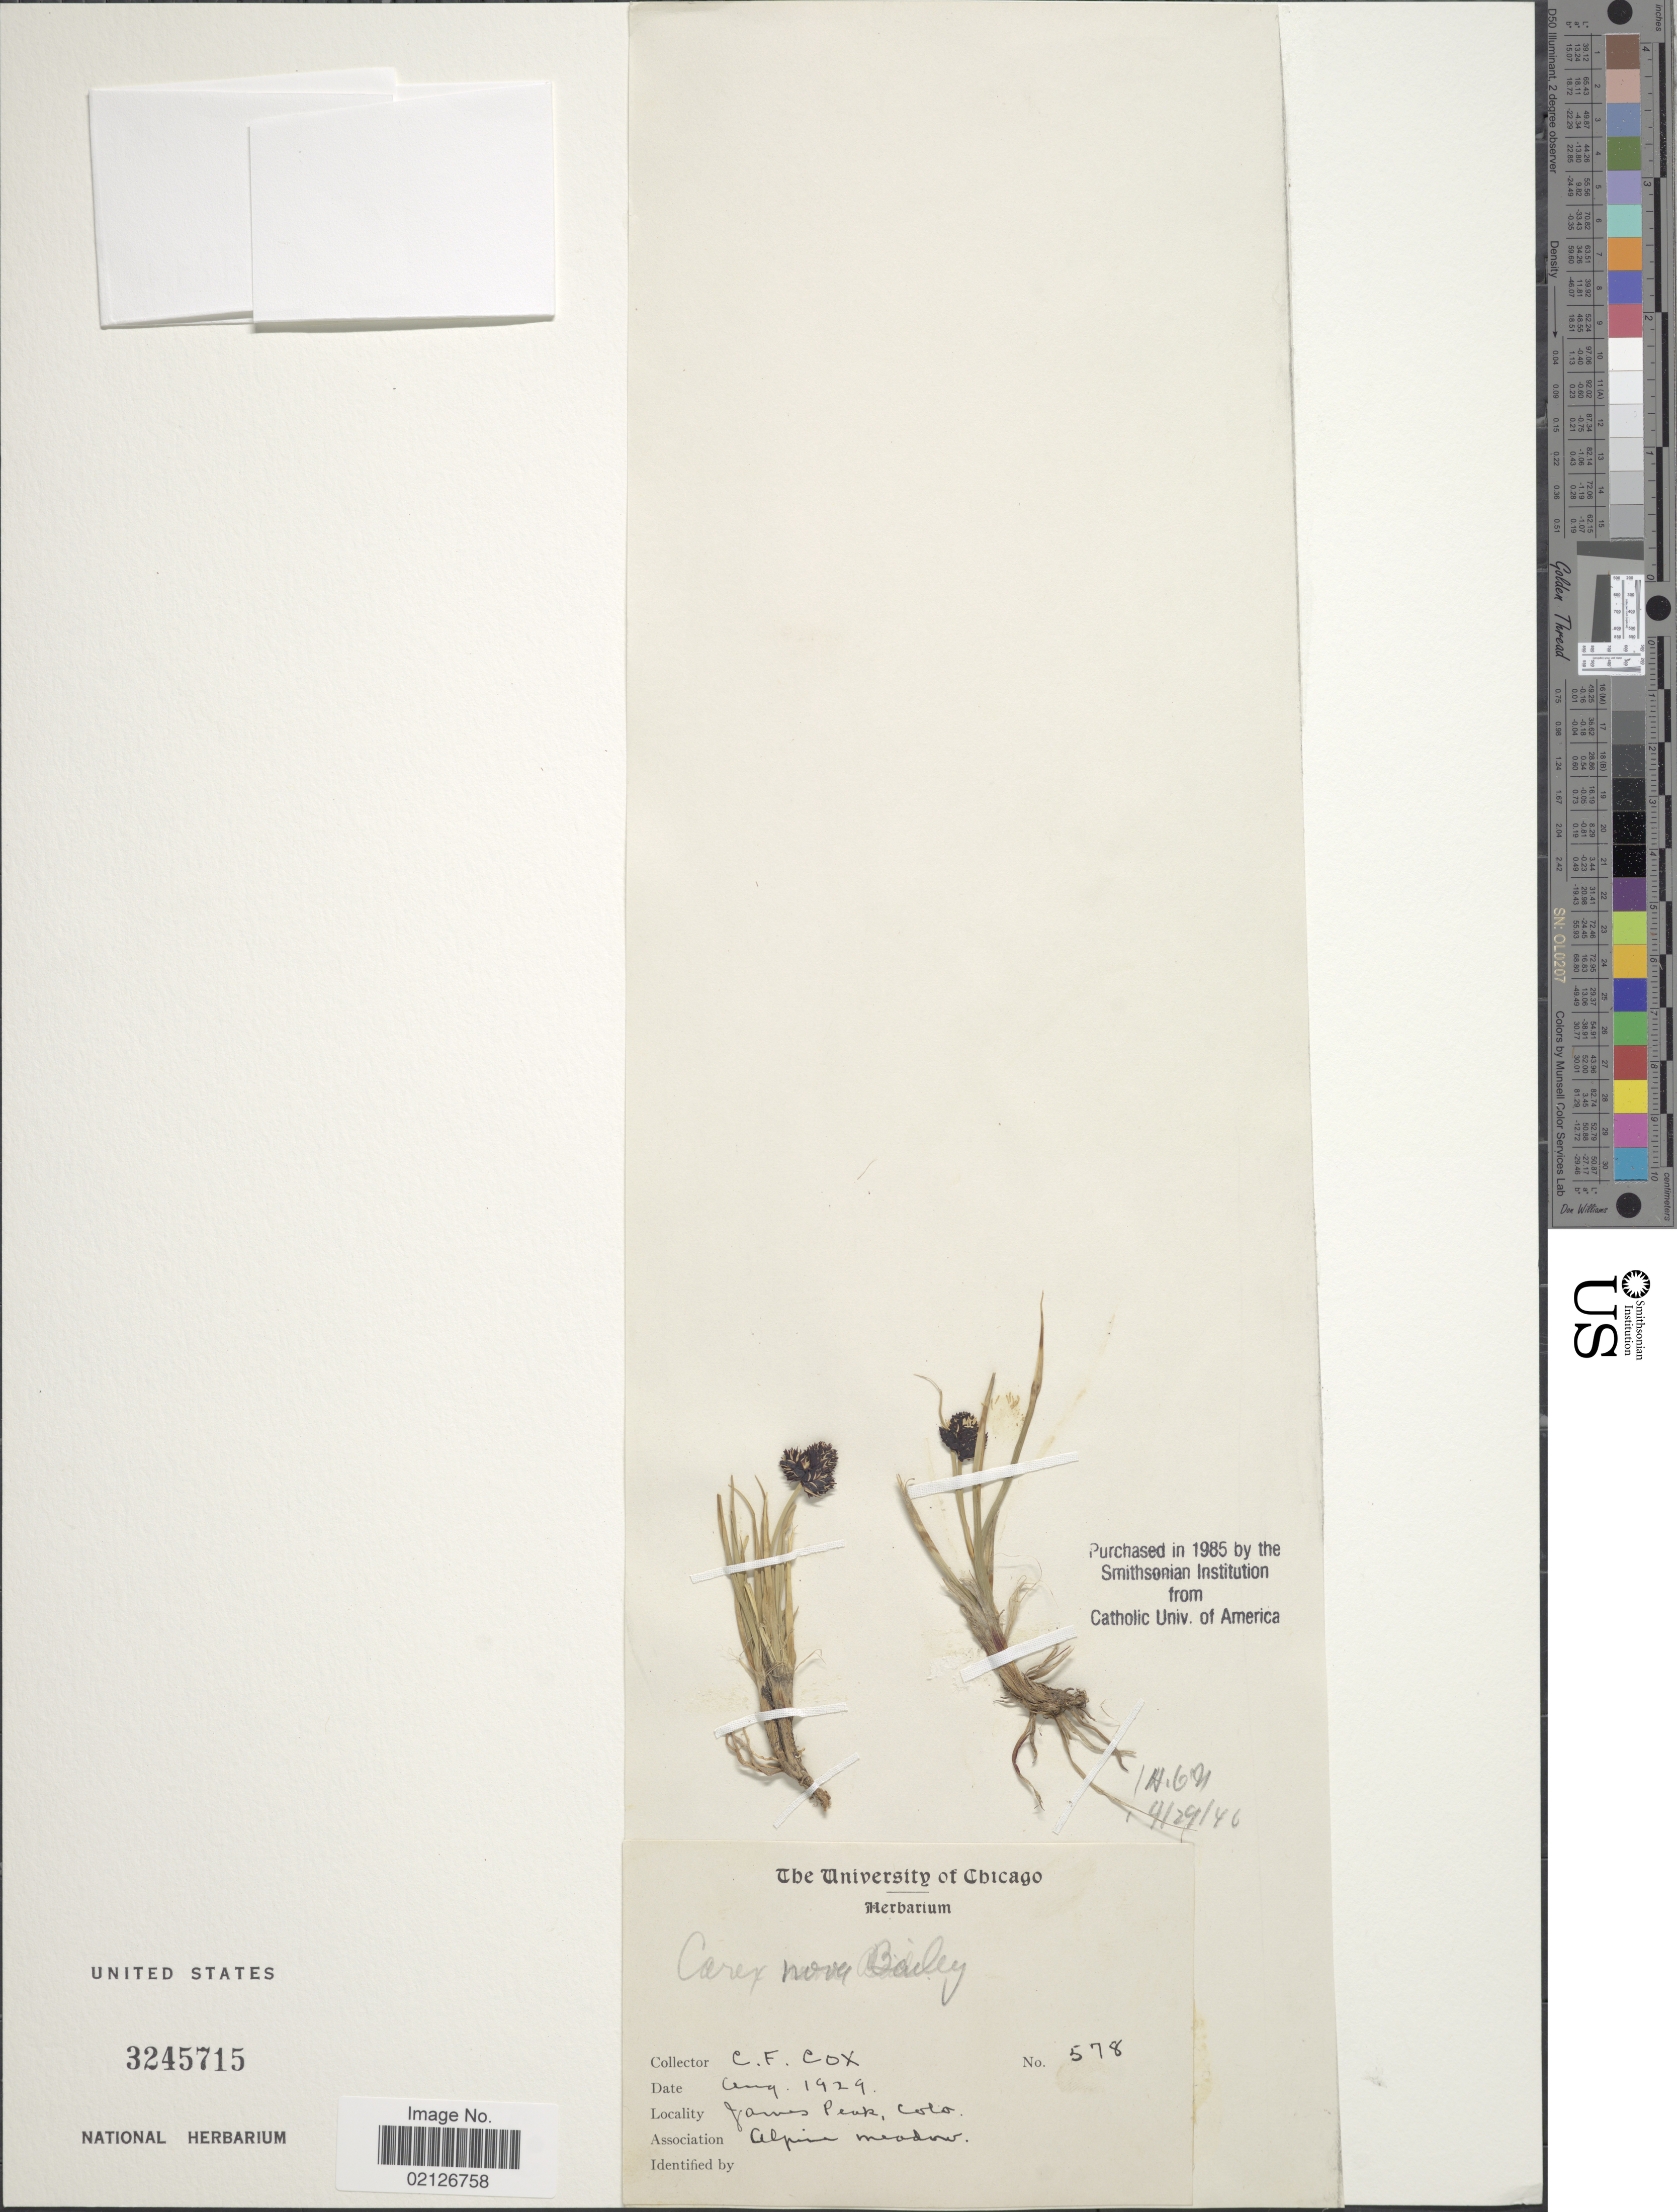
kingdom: Plantae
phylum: Tracheophyta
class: Liliopsida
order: Poales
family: Cyperaceae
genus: Carex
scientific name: Carex nova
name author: L.H. Bailey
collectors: C. Cox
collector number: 578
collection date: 1929-08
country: United States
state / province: Colorado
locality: James Peak, Alpine meadow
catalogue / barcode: US 3245715